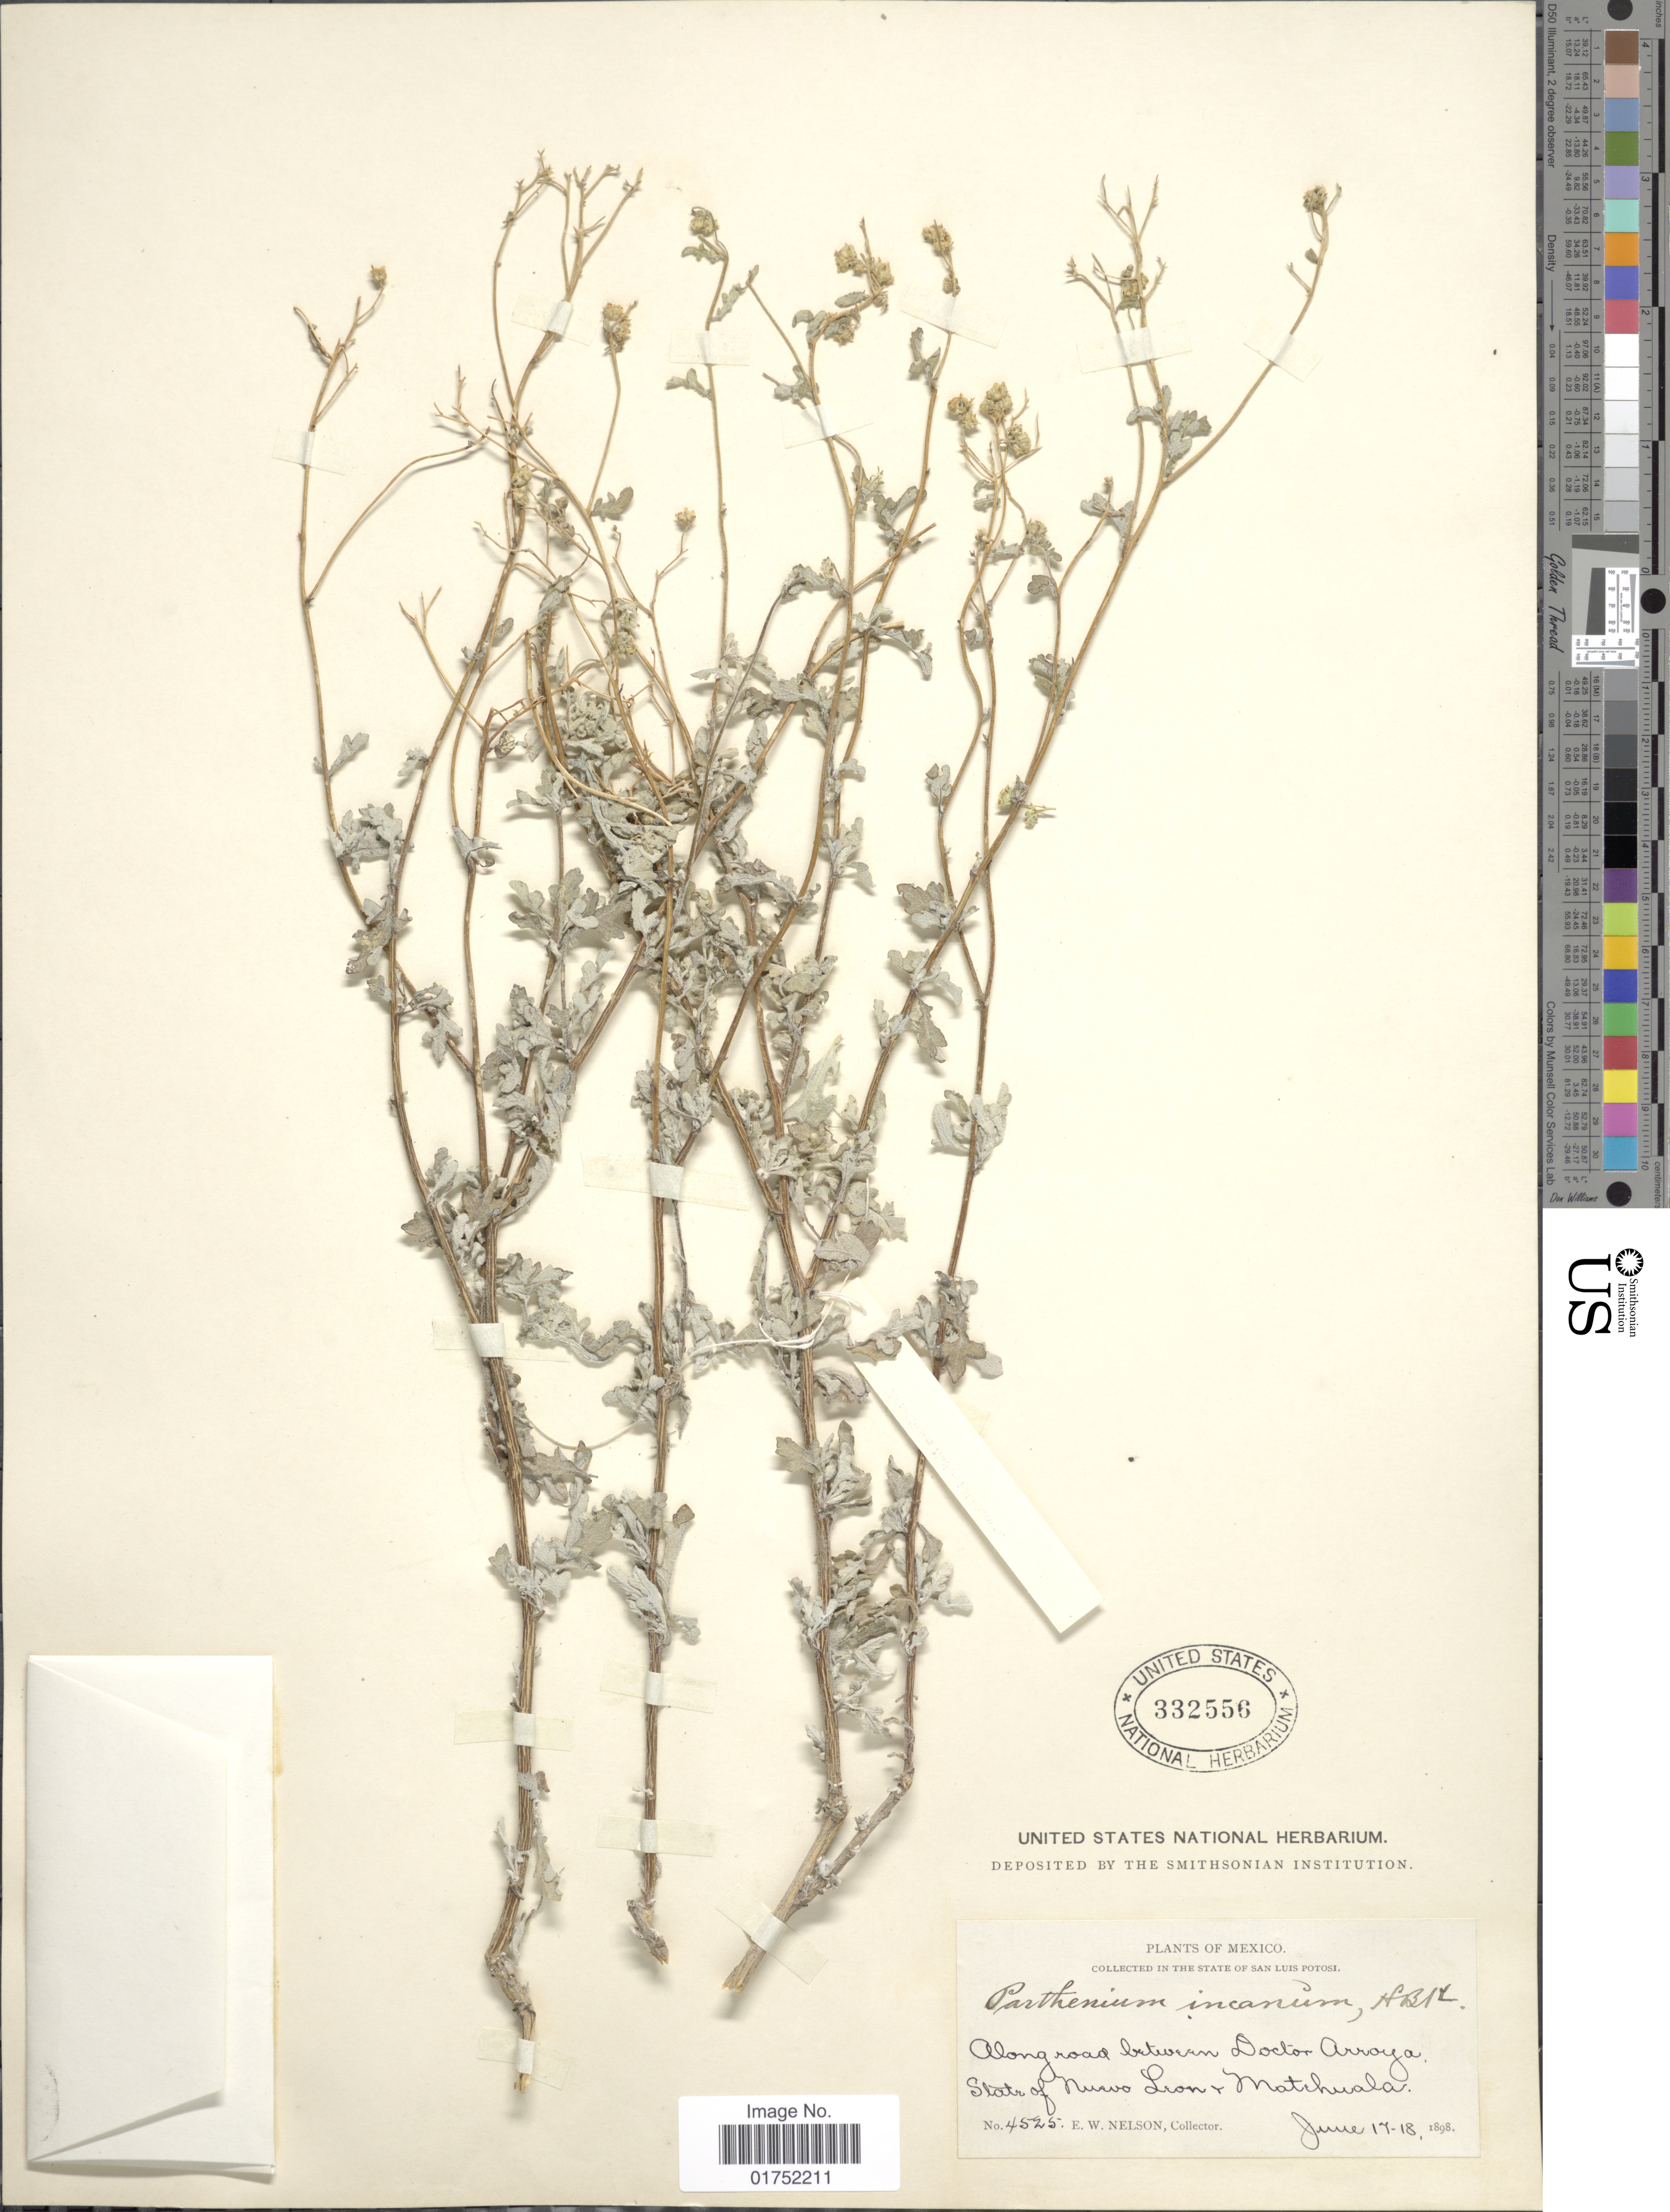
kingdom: Plantae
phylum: Tracheophyta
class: Magnoliopsida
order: Asterales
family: Asteraceae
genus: Parthenium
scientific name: Parthenium incanum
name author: Kunth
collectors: E. W. Nelson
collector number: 4525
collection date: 1898-06-17/1898-06-18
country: Mexico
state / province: San Luis Potosí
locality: Between Doctor Arroyo State of Nuevo Leon + Matehuala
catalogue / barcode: US 332556